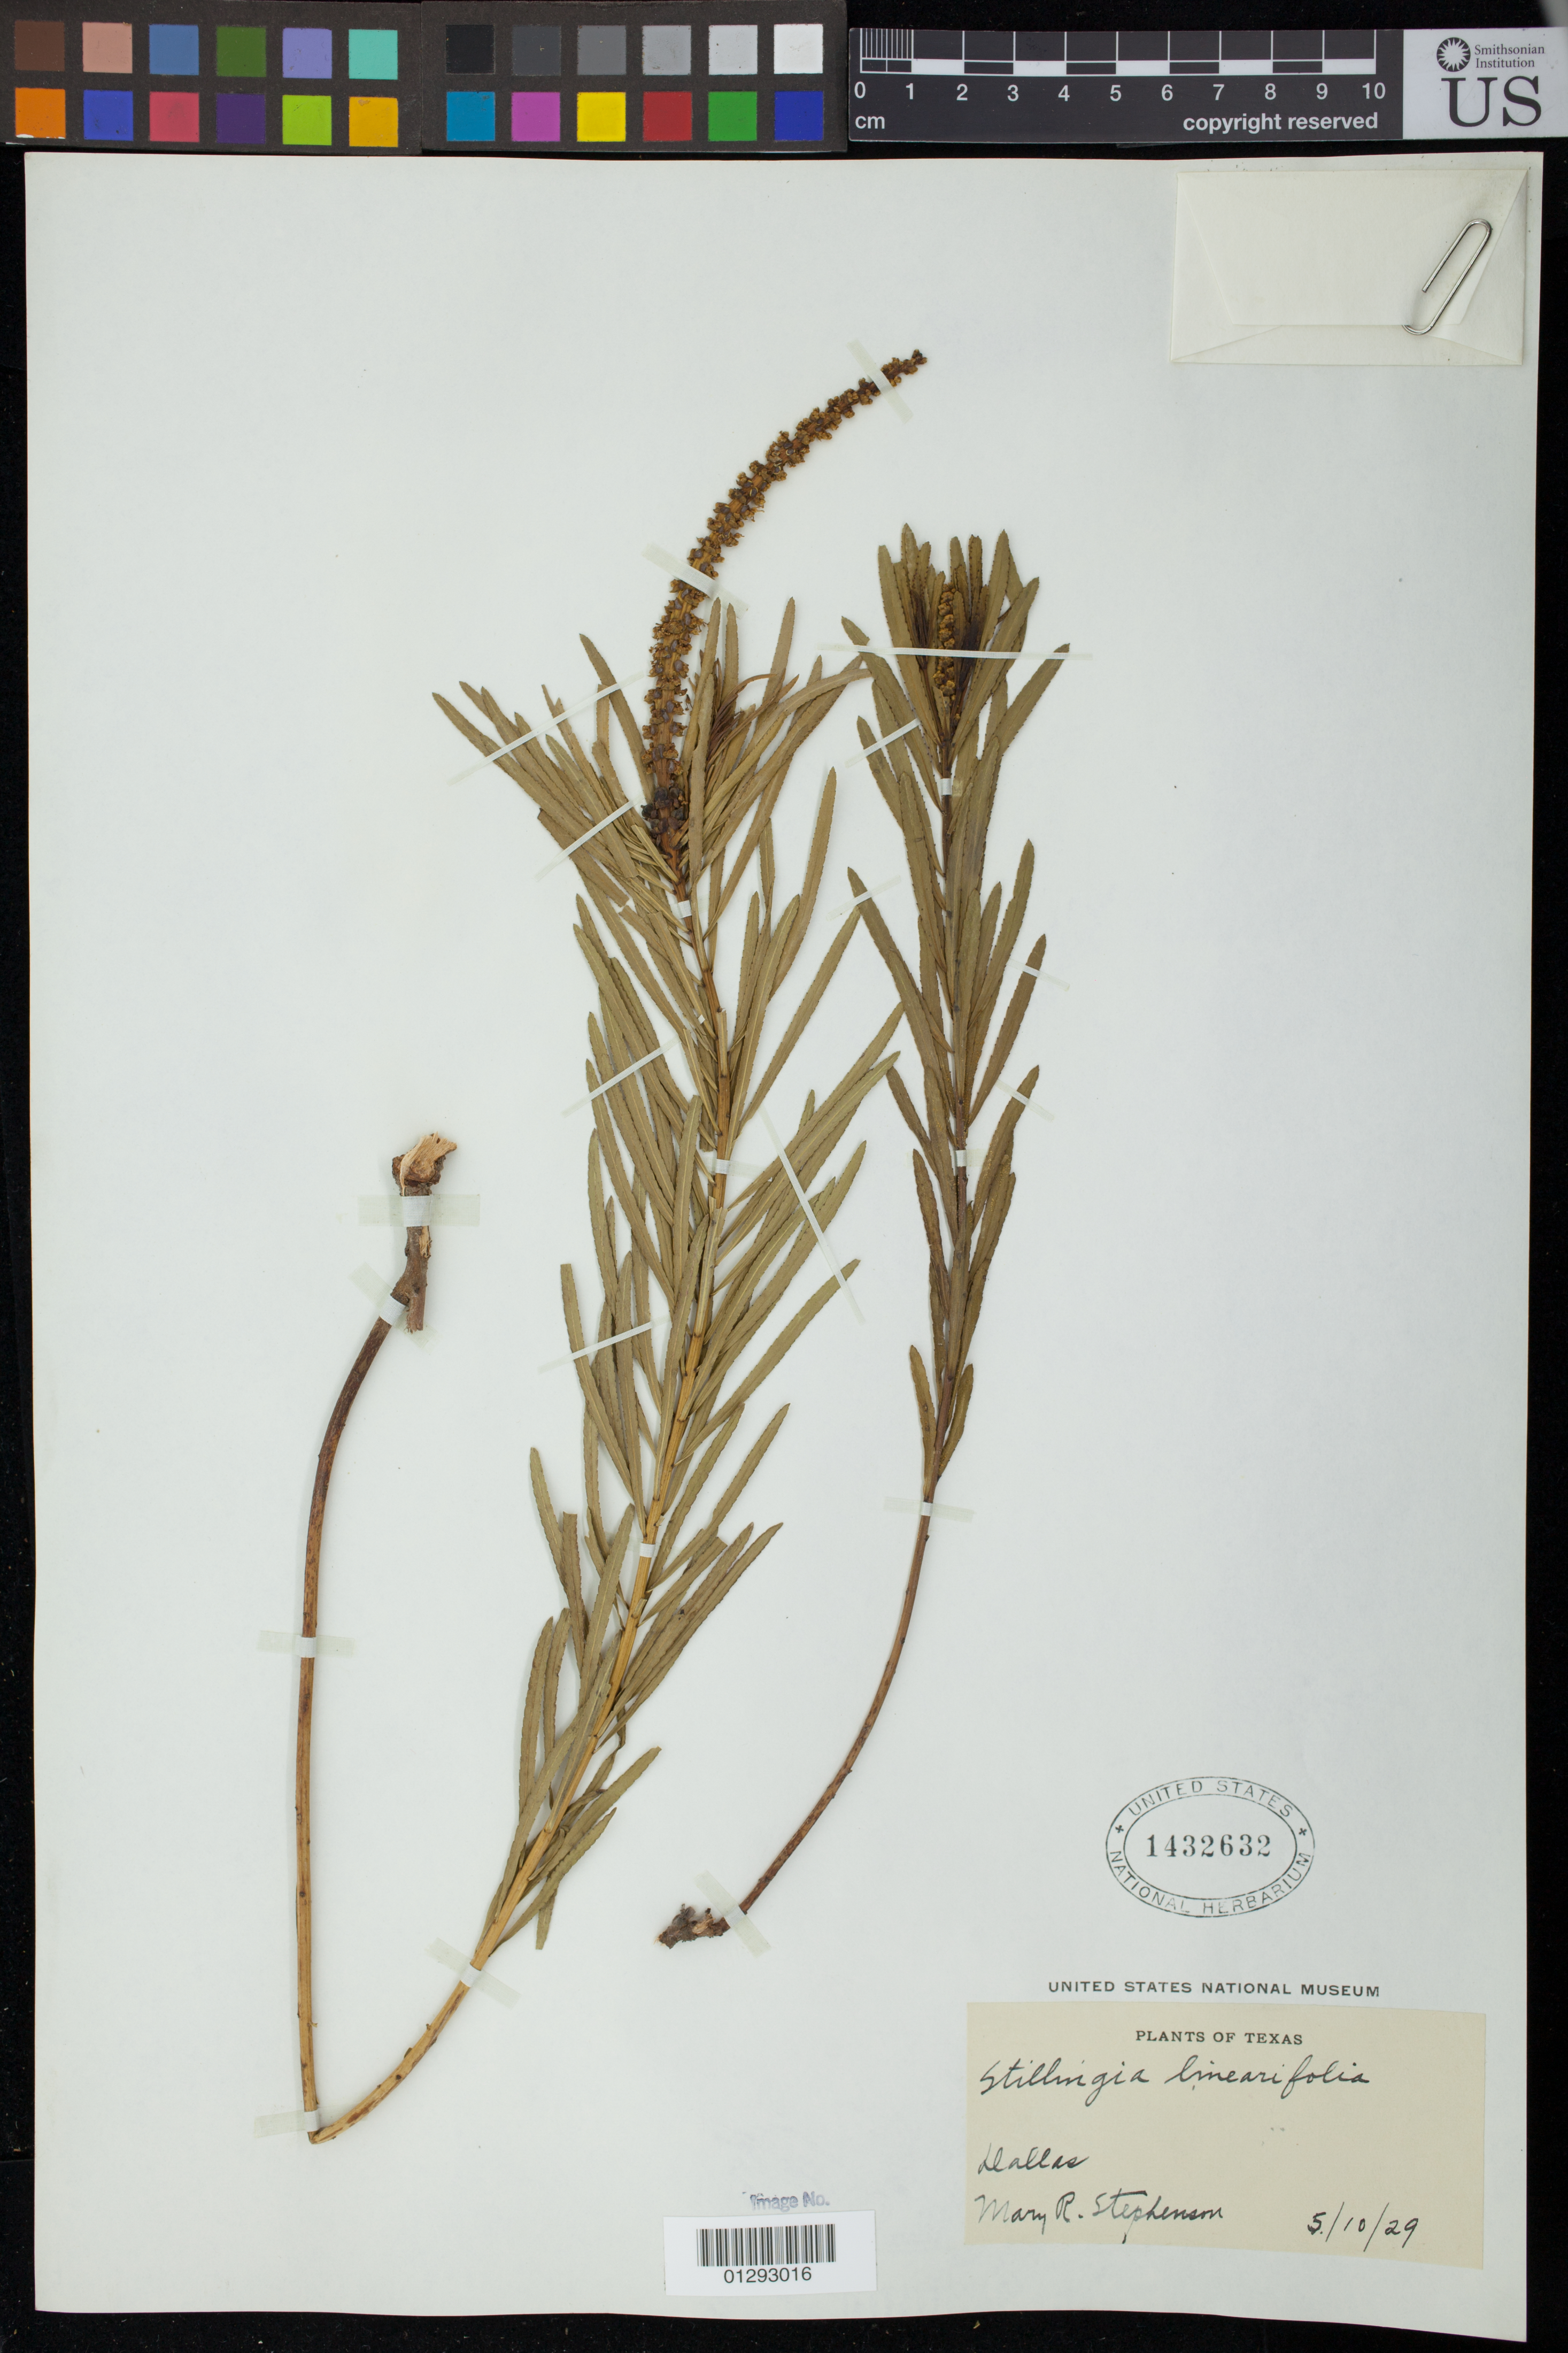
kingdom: Plantae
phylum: Tracheophyta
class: Magnoliopsida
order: Malpighiales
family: Euphorbiaceae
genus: Stillingia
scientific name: Stillingia texana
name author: I.M. Johnst.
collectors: M. R. Stephenson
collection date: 1929-10-05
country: United States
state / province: Texas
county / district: Dallas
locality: Dallas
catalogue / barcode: US 1432632